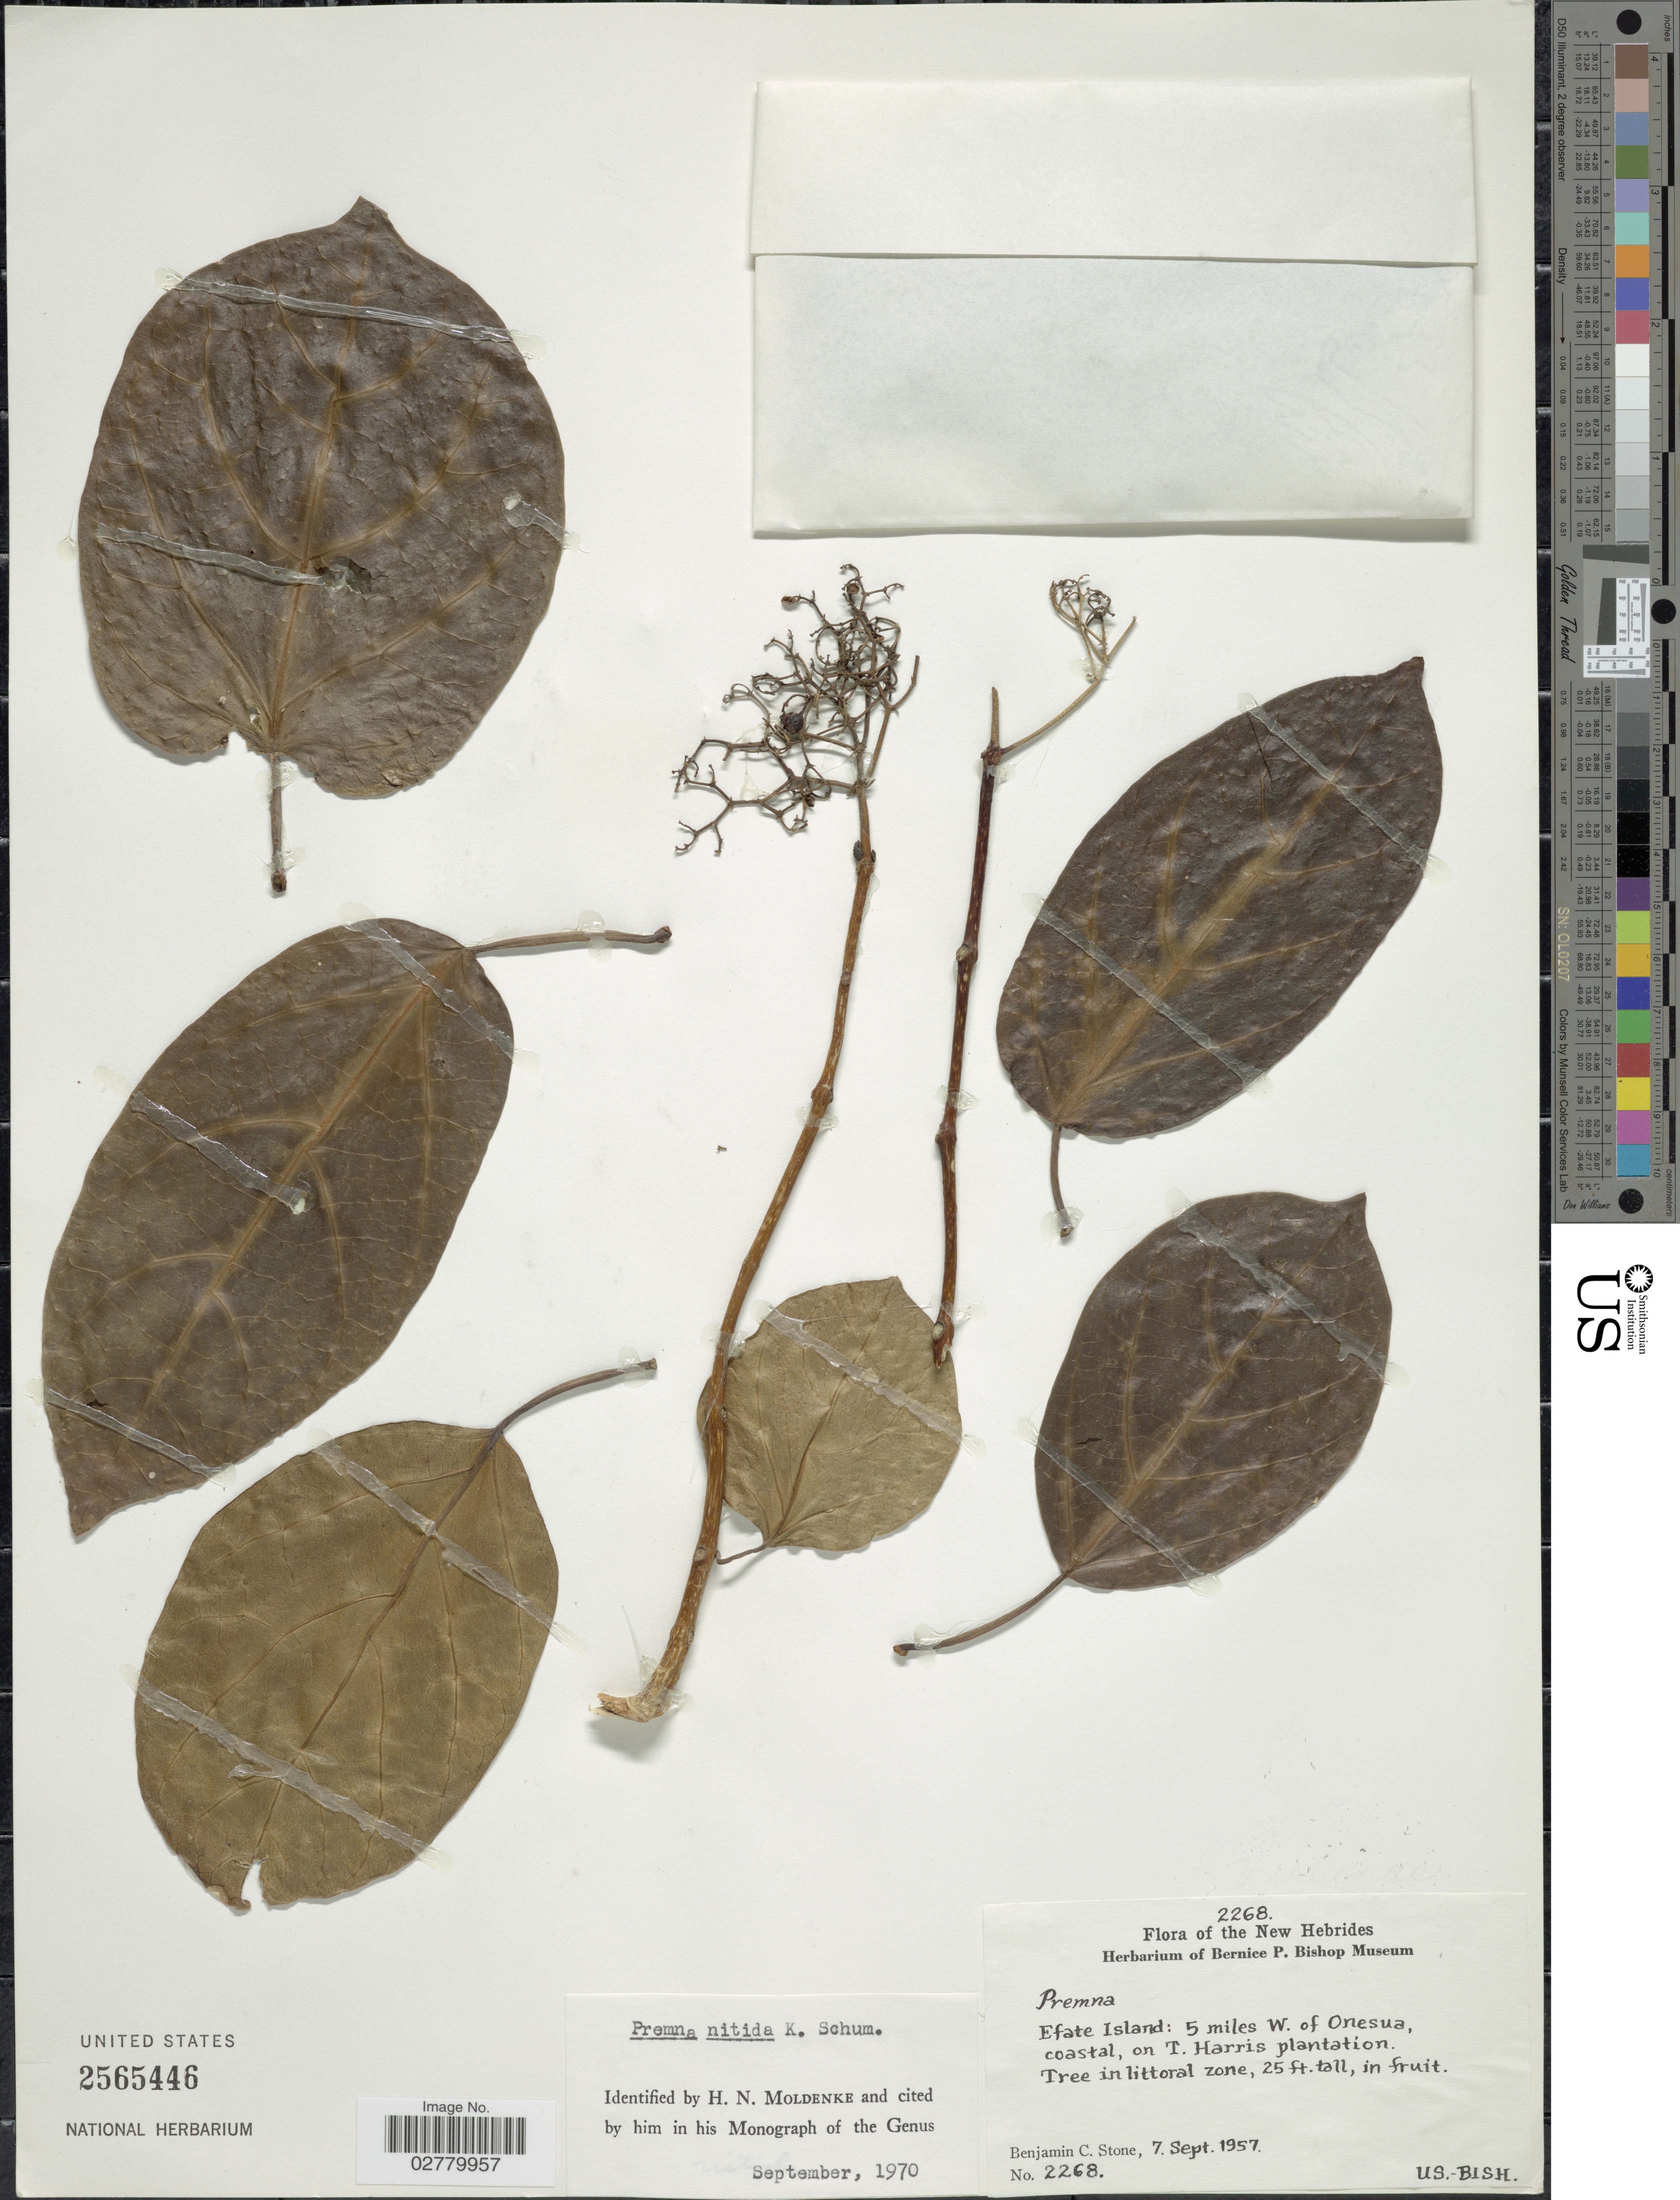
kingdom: Plantae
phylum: Tracheophyta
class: Magnoliopsida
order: Lamiales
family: Lamiaceae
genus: Premna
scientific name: Premna nitida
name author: K. Schum.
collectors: B. C. Stone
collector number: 2268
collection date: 1957-09-07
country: Vanuatu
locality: The New Hebrides. Efate Island: 5 miles W. of Onesua, coastal, on T. Harris plantation.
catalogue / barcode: US 2565446